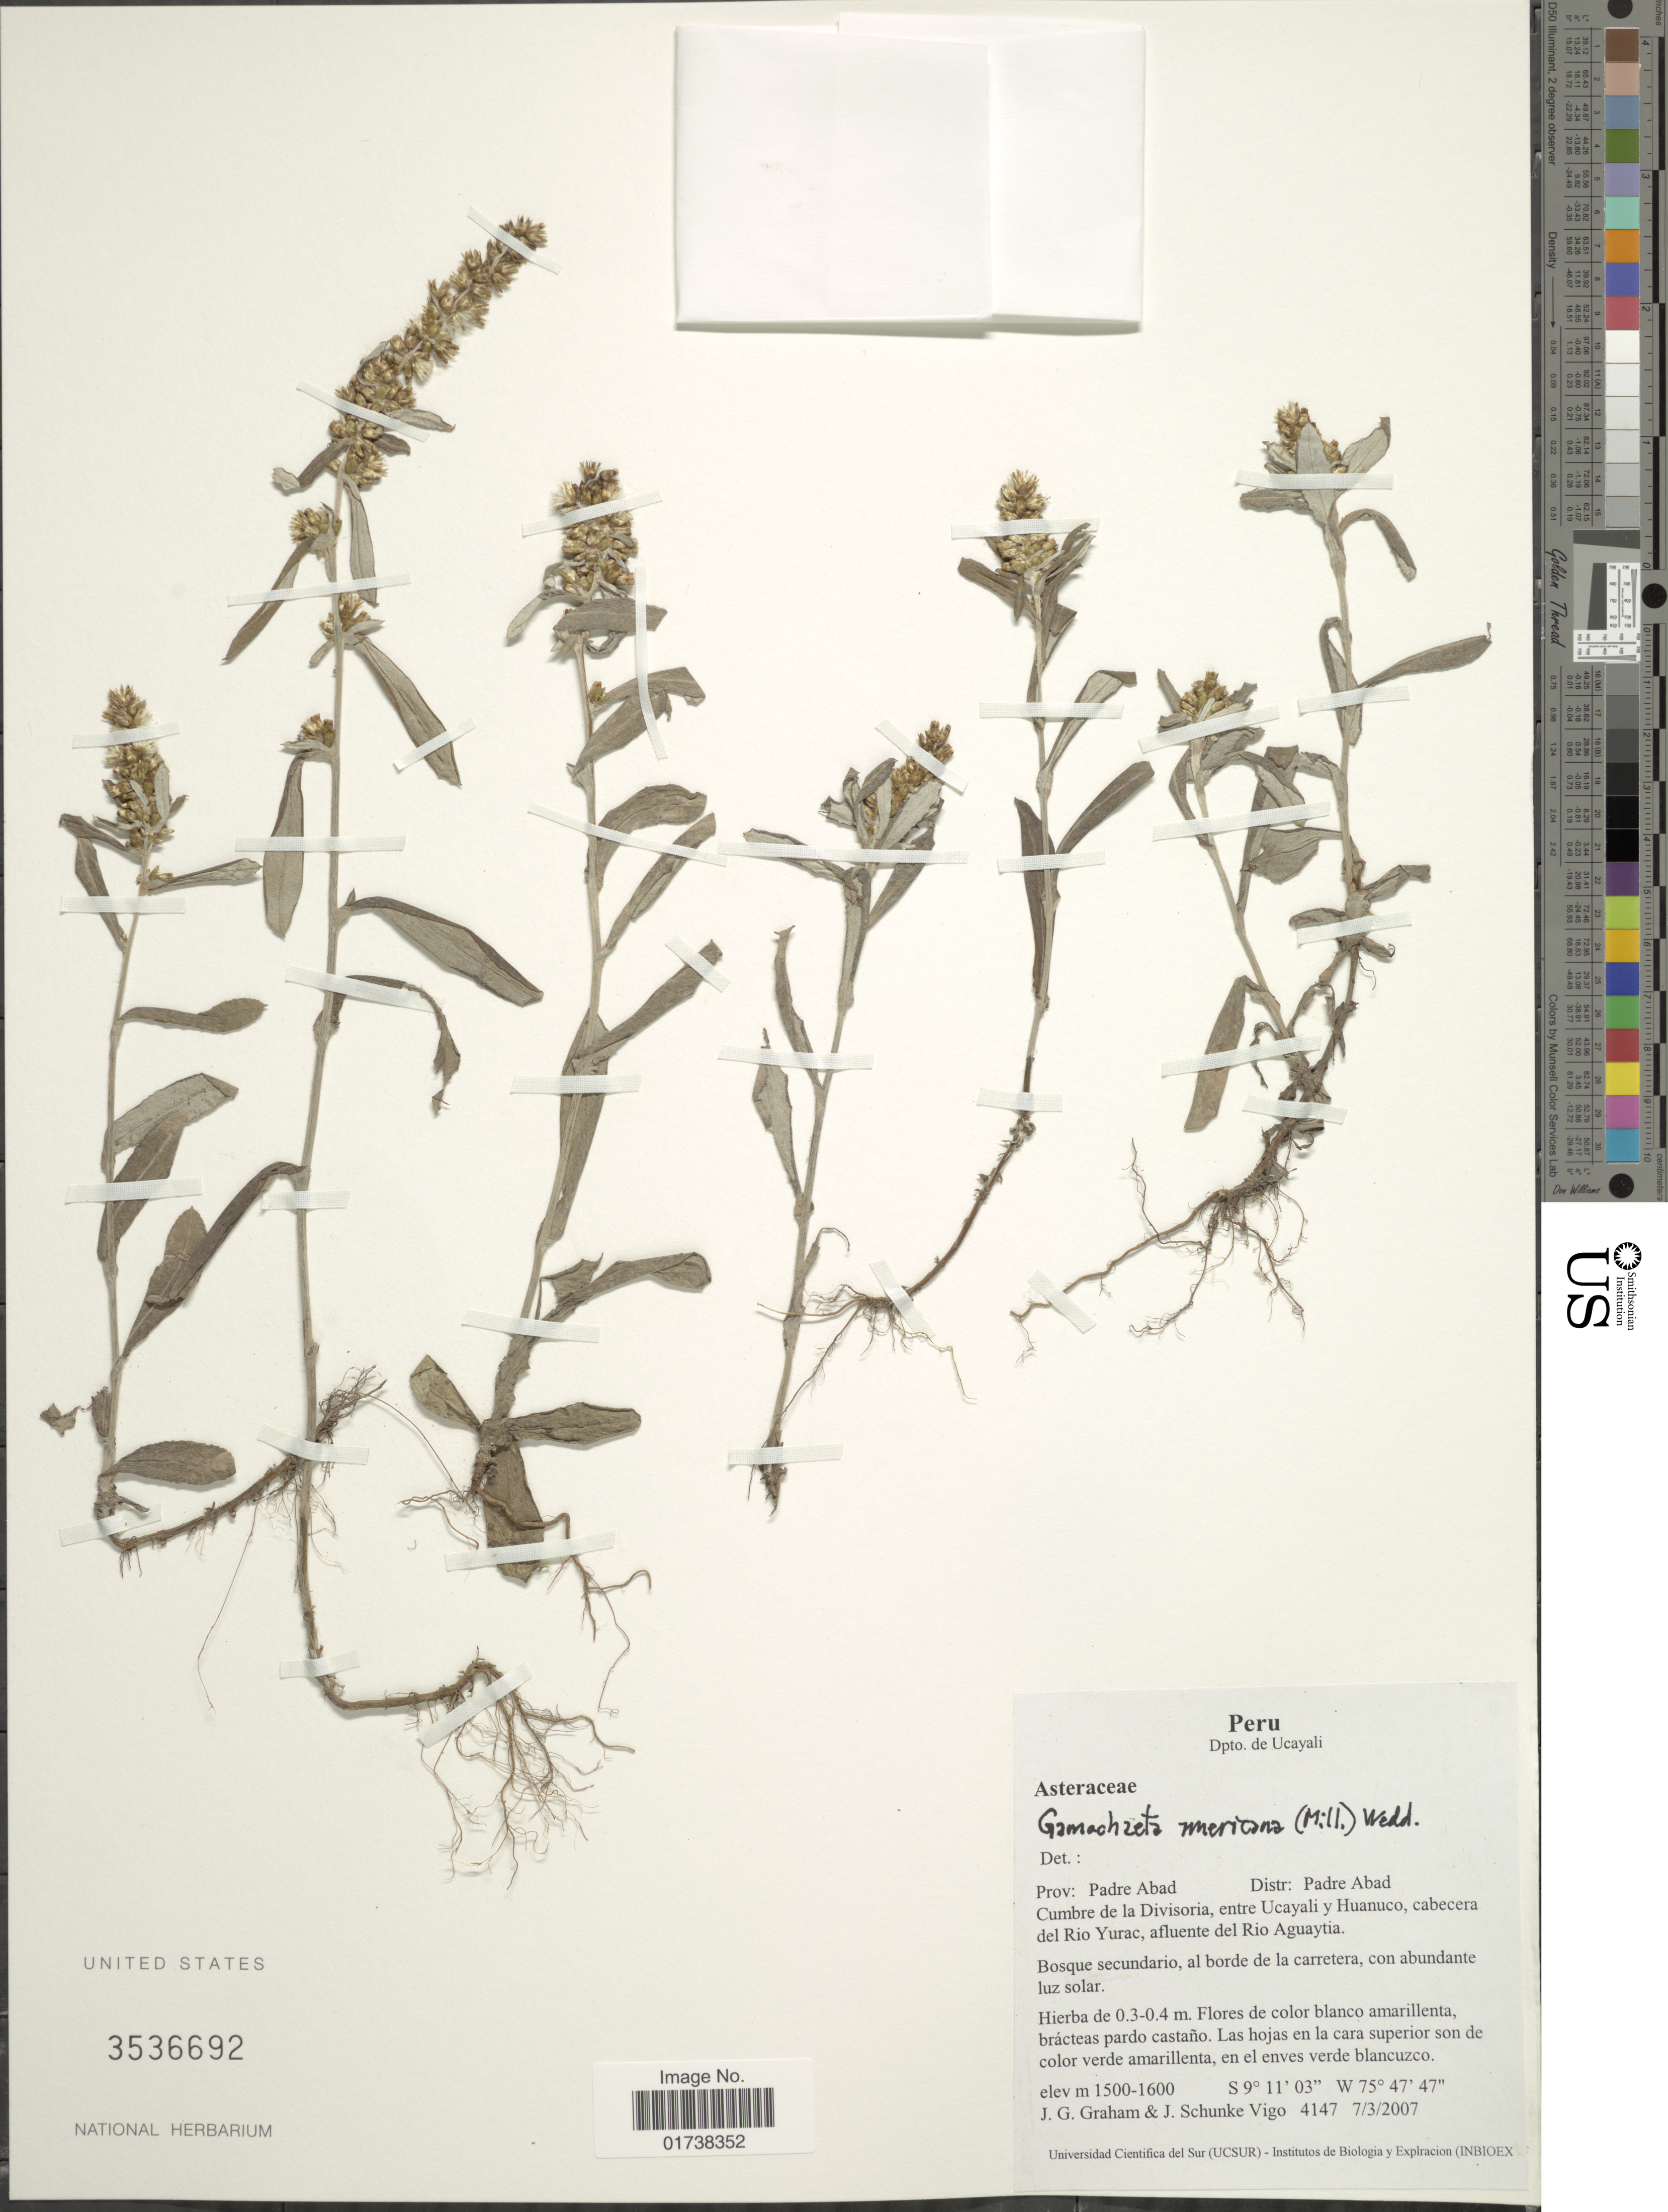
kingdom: Plantae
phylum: Tracheophyta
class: Magnoliopsida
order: Asterales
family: Asteraceae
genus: Gamochaeta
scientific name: Gamochaeta americana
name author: (Mill.) Wedd.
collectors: J. Graham & J. Schunke Vigo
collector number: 4147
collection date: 2007-03-07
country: Peru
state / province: Ucayali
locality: Dpto. de Ucayali, Prov. Padre Abad, Distr: Padre Abad, Cumbre de la Divisoria, entre Ucayali y Huanuco, cabecera del Rio Yurac, afluente del Rio Aguaytia, Bosque secundario, al borde de la carretera, con abundante luz solar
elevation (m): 1500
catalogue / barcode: US 3536692